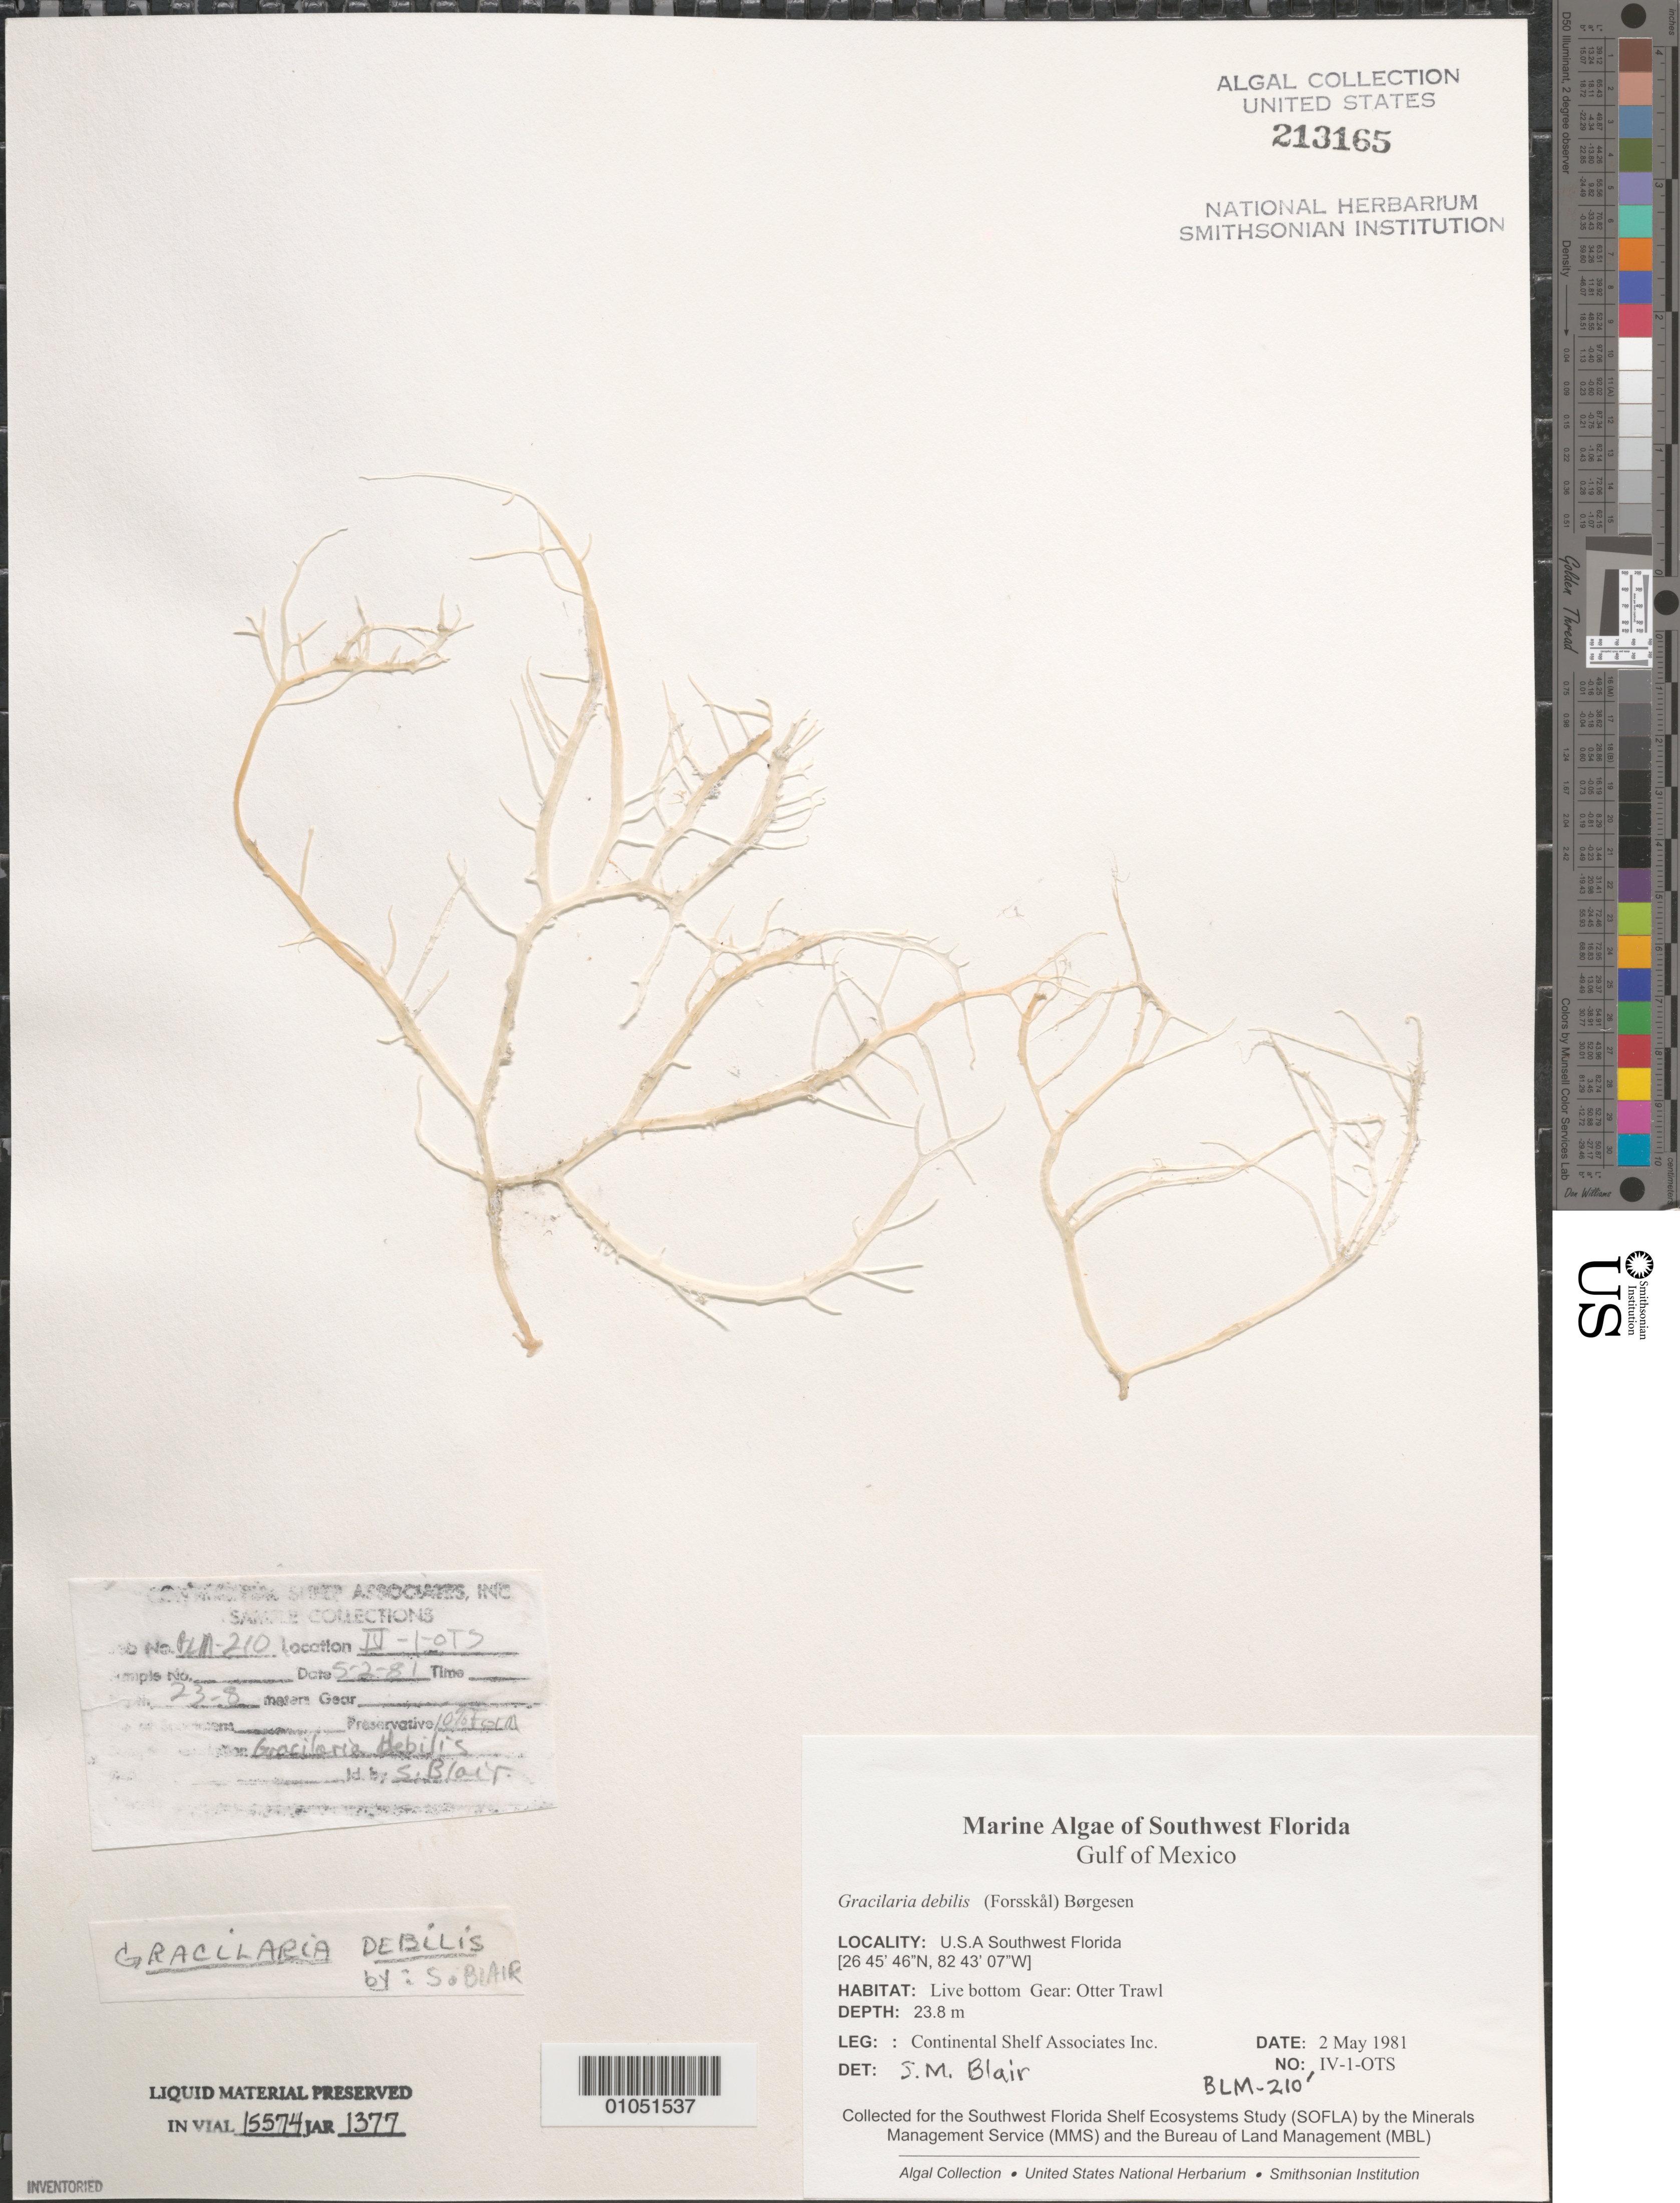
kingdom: Plantae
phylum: Rhodophyta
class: Florideophyceae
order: Gracilariales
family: Gracilariaceae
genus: Gracilaria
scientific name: Gracilaria debilis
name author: (Forssk.) Børgesen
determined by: Blair, S. M.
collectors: Continental Shelf Associates for the MMS/BLM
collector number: BLM-210-IV-1-OTS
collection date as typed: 02 May 1981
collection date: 1981-05-02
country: United States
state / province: Florida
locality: Gulf of Mexico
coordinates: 26 45'46"N, 82 43'07"W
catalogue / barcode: US 213165